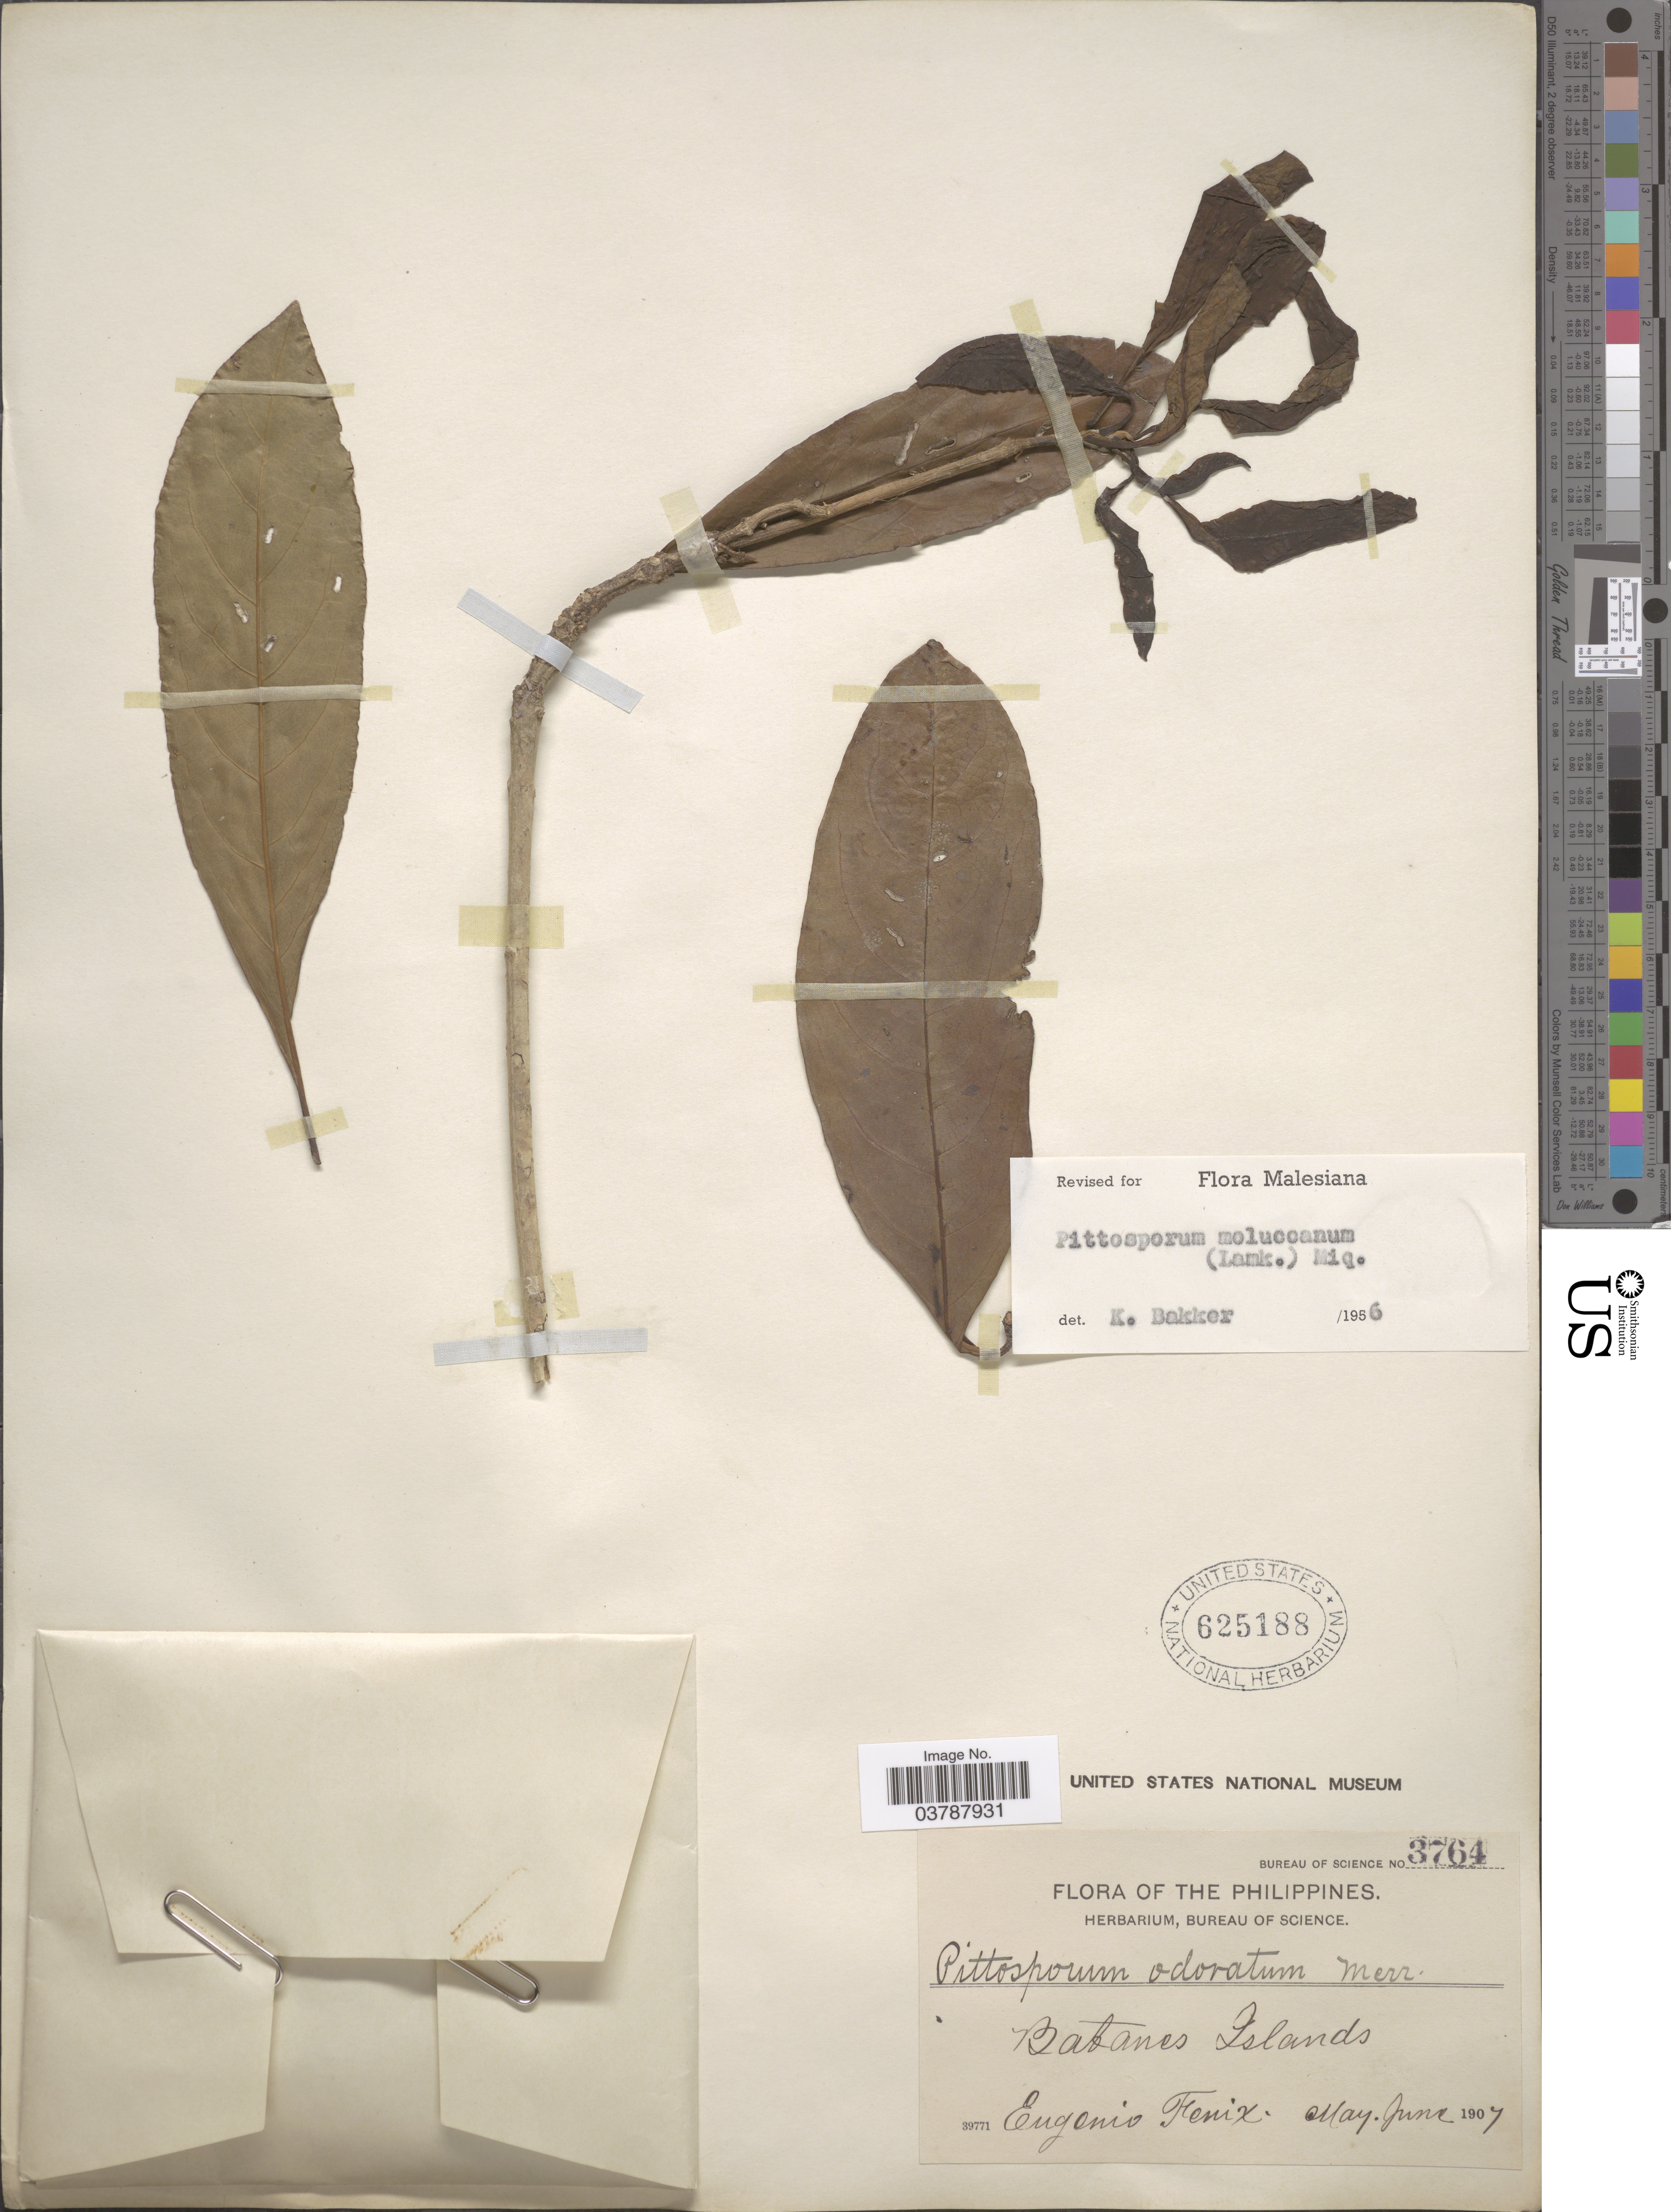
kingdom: Plantae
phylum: Tracheophyta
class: Magnoliopsida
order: Apiales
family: Pittosporaceae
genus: Pittosporum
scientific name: Pittosporum moluccanum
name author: (Lam.) Miq.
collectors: E. Fénix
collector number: Bureau of Science 3764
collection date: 1907-05/1907-06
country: Philippines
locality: Batanes Islands.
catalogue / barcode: US 625188